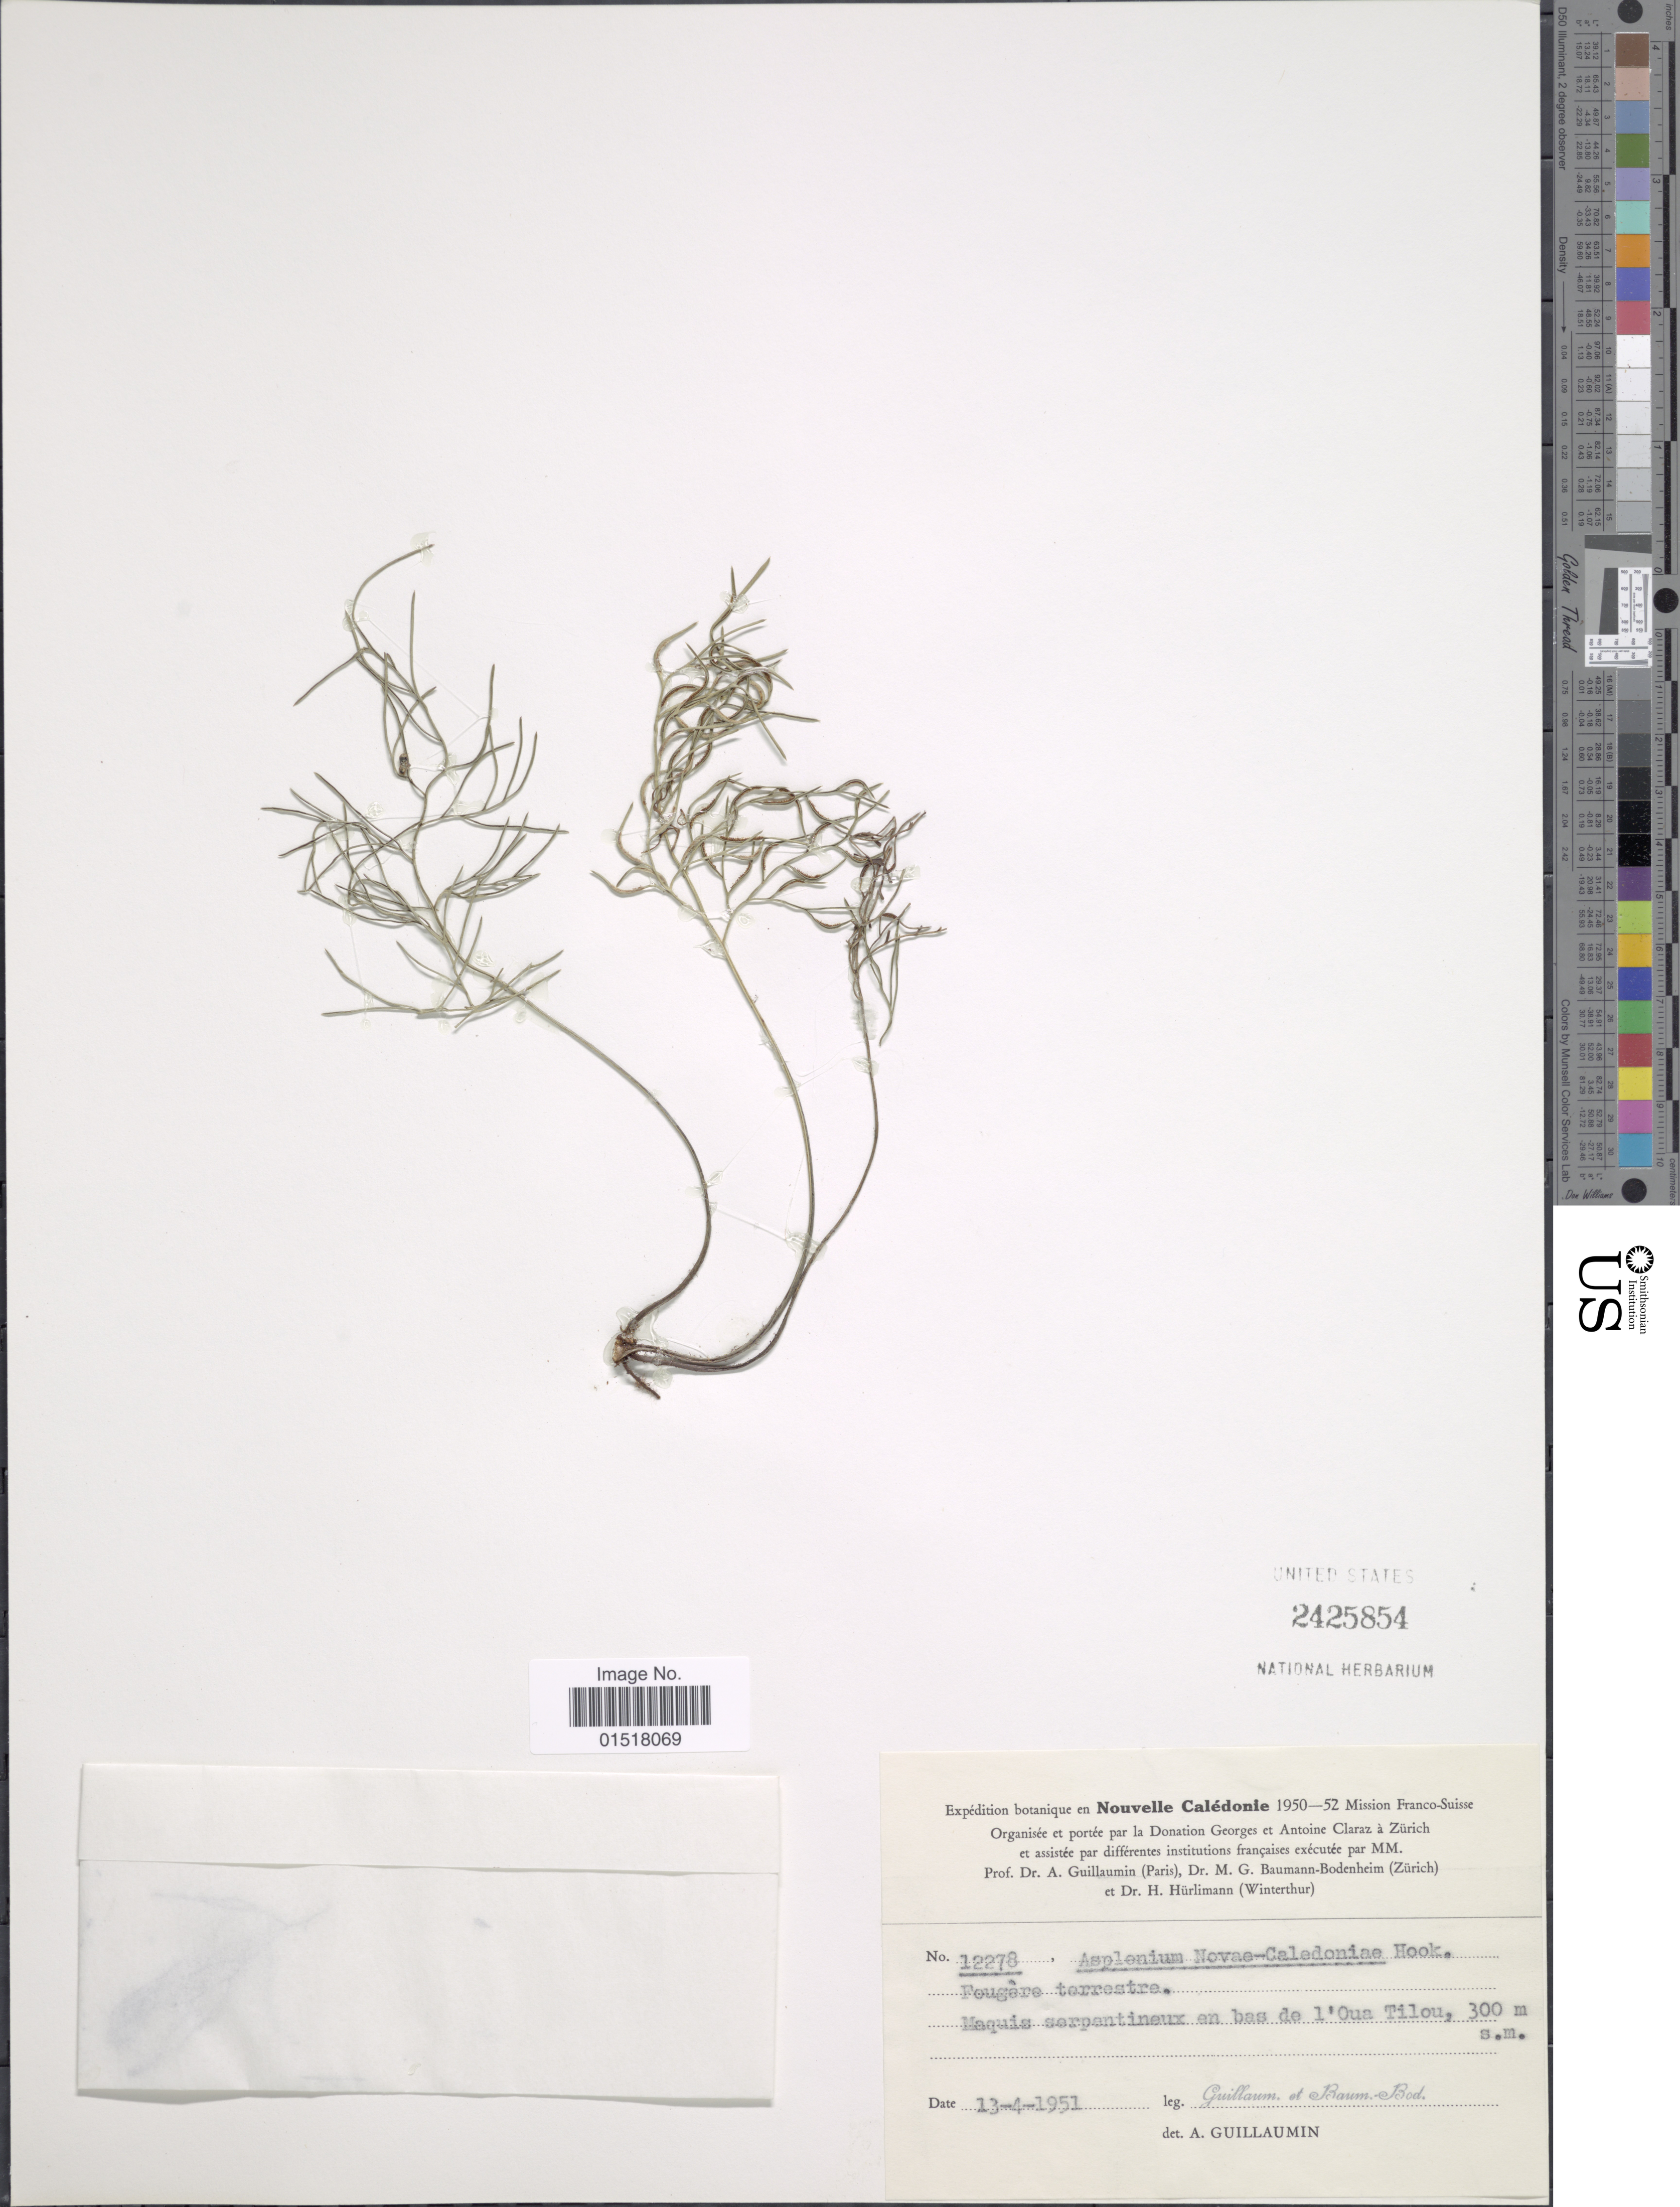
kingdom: Plantae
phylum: Tracheophyta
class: Polypodiopsida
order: Polypodiales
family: Aspleniaceae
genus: Asplenium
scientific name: Asplenium novae-caledoniae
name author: Hook.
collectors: A. Guillaumin & M. G. Baumann-Bodenheim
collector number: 12278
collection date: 1951-04-13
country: New Caledonia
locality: Fougère terrestre. Maquis serpentineux wen bas de l'Oua Tilou.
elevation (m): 300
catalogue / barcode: US 2425854